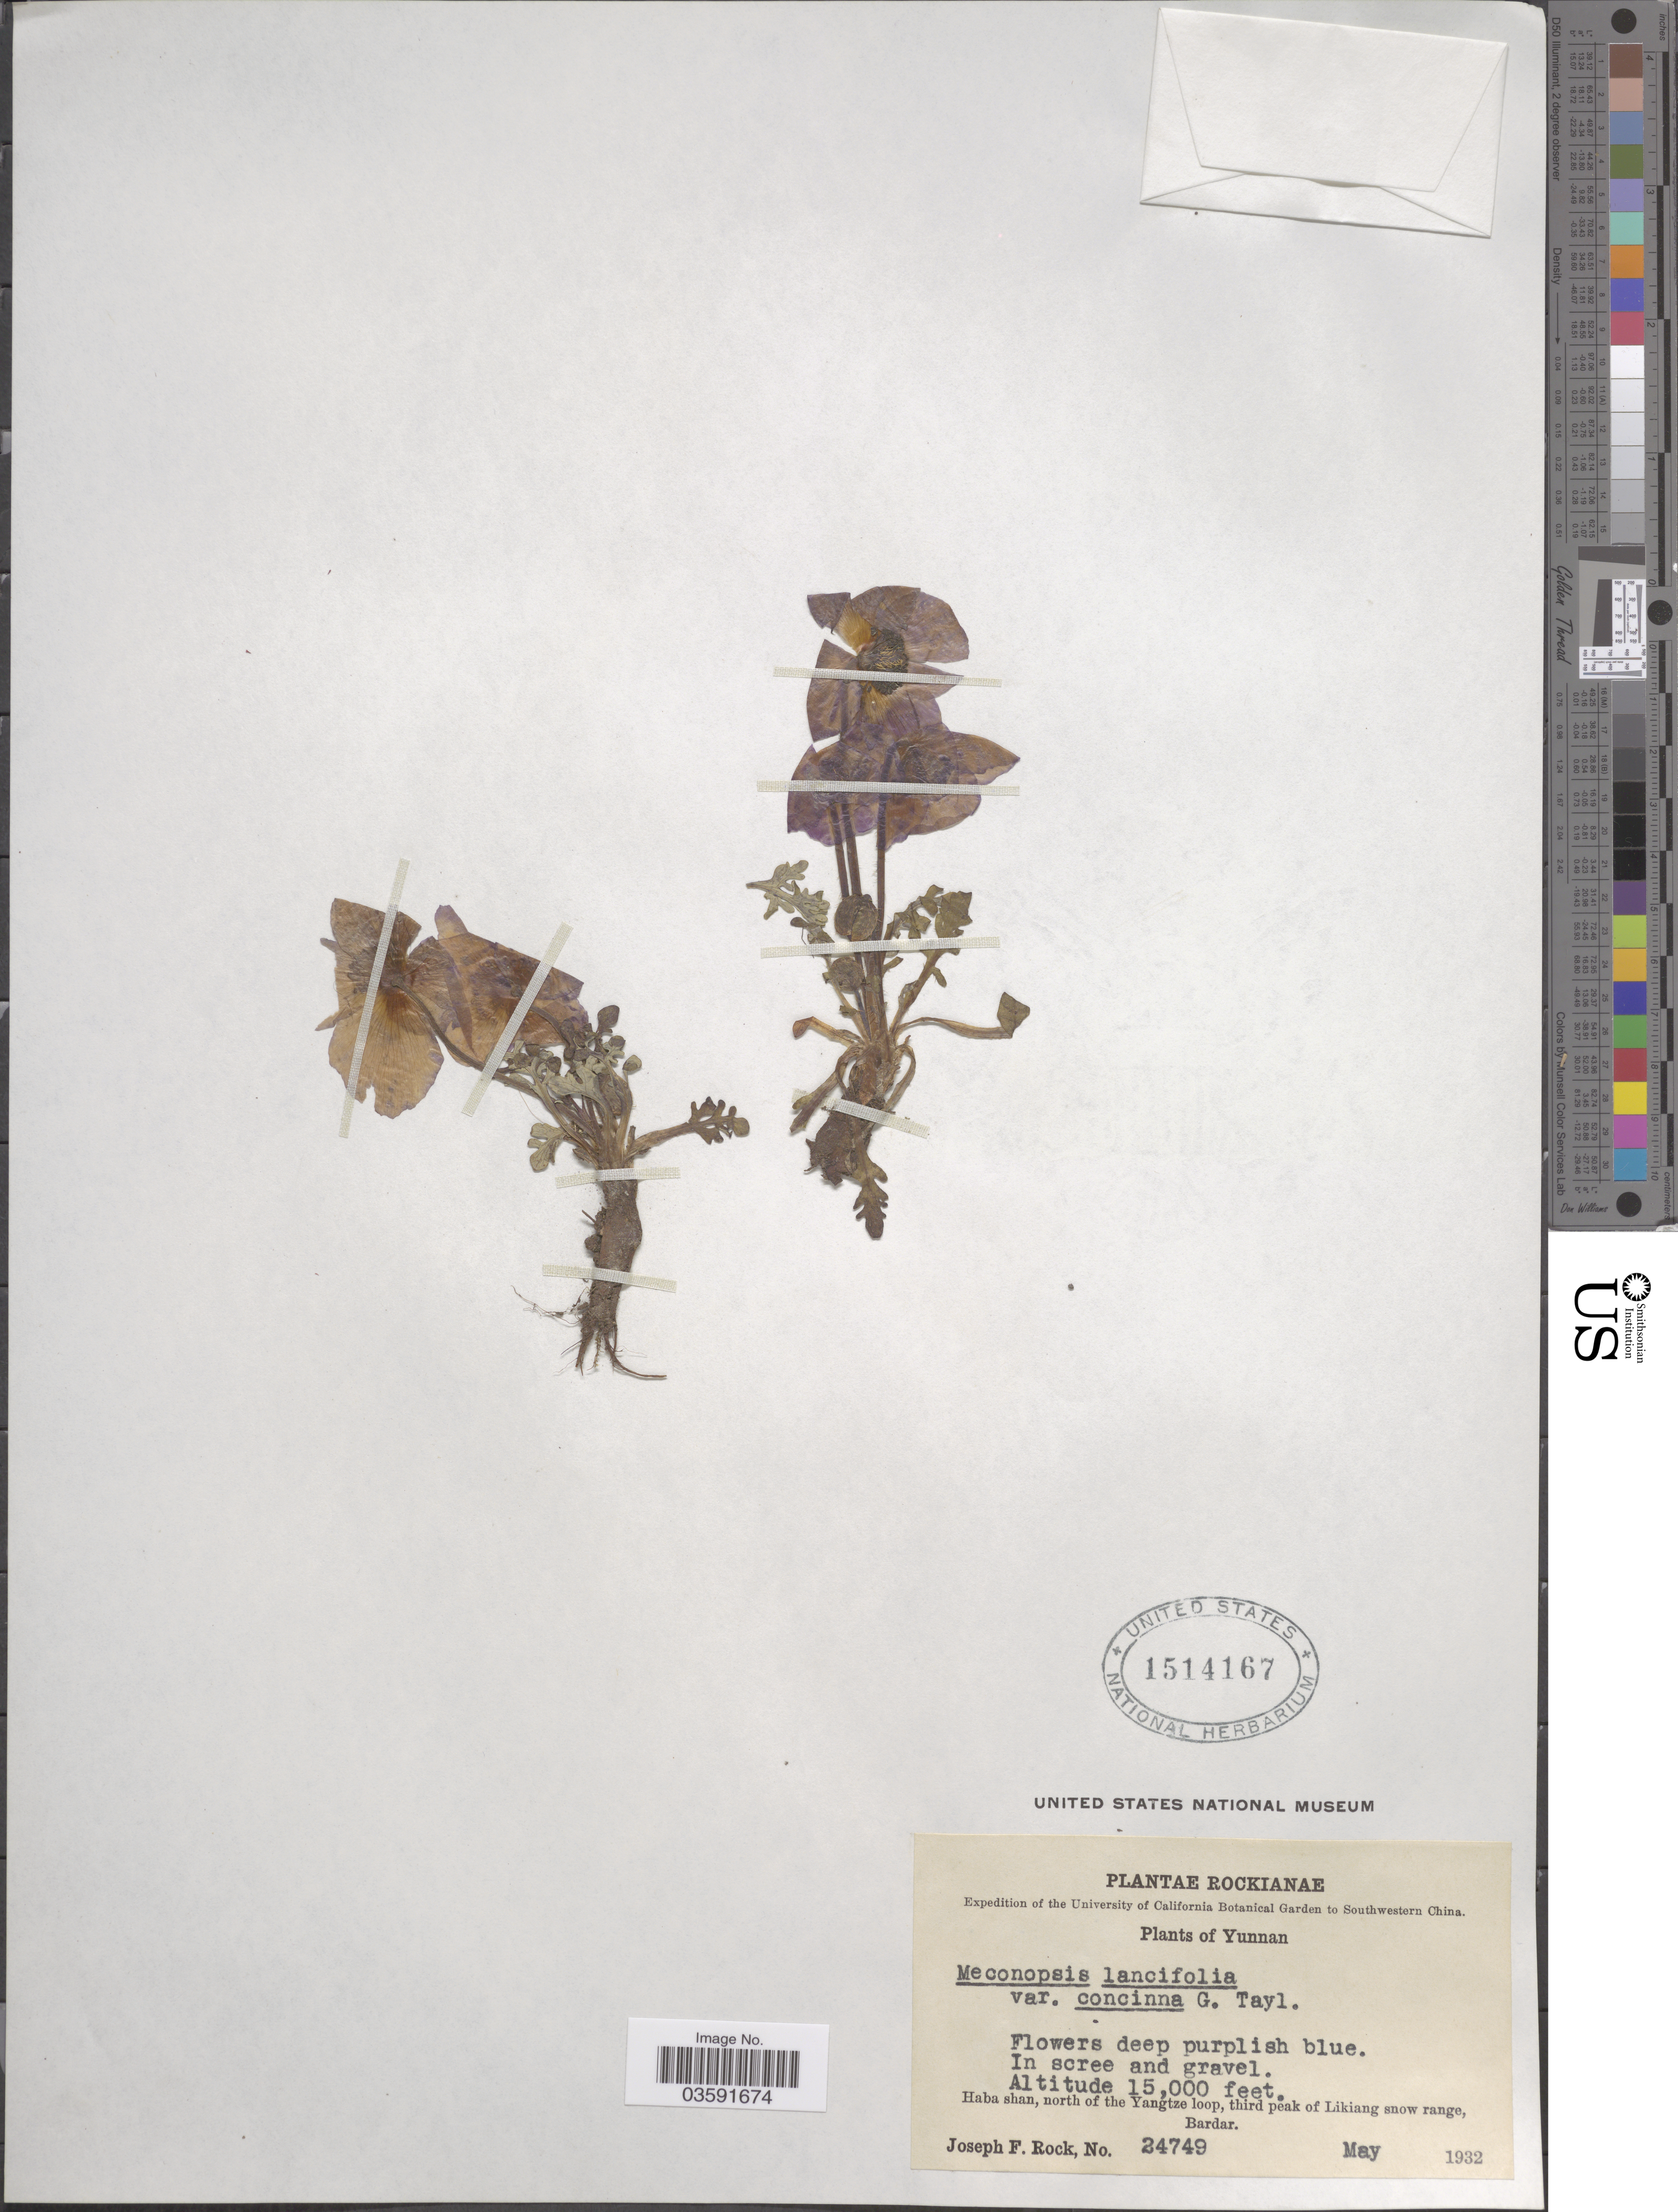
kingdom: Plantae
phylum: Tracheophyta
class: Magnoliopsida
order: Ranunculales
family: Papaveraceae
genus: Meconopsis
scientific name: Meconopsis lancifolia var. concinna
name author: (Prain) G. Taylor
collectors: J. F. Rock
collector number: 24749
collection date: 1932-05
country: China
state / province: Yunnan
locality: Southwestern China. Haba shan, north of Yangtze loop, third peak of Likiang snow range, Bardar.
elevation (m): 4572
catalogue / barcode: US 1514167